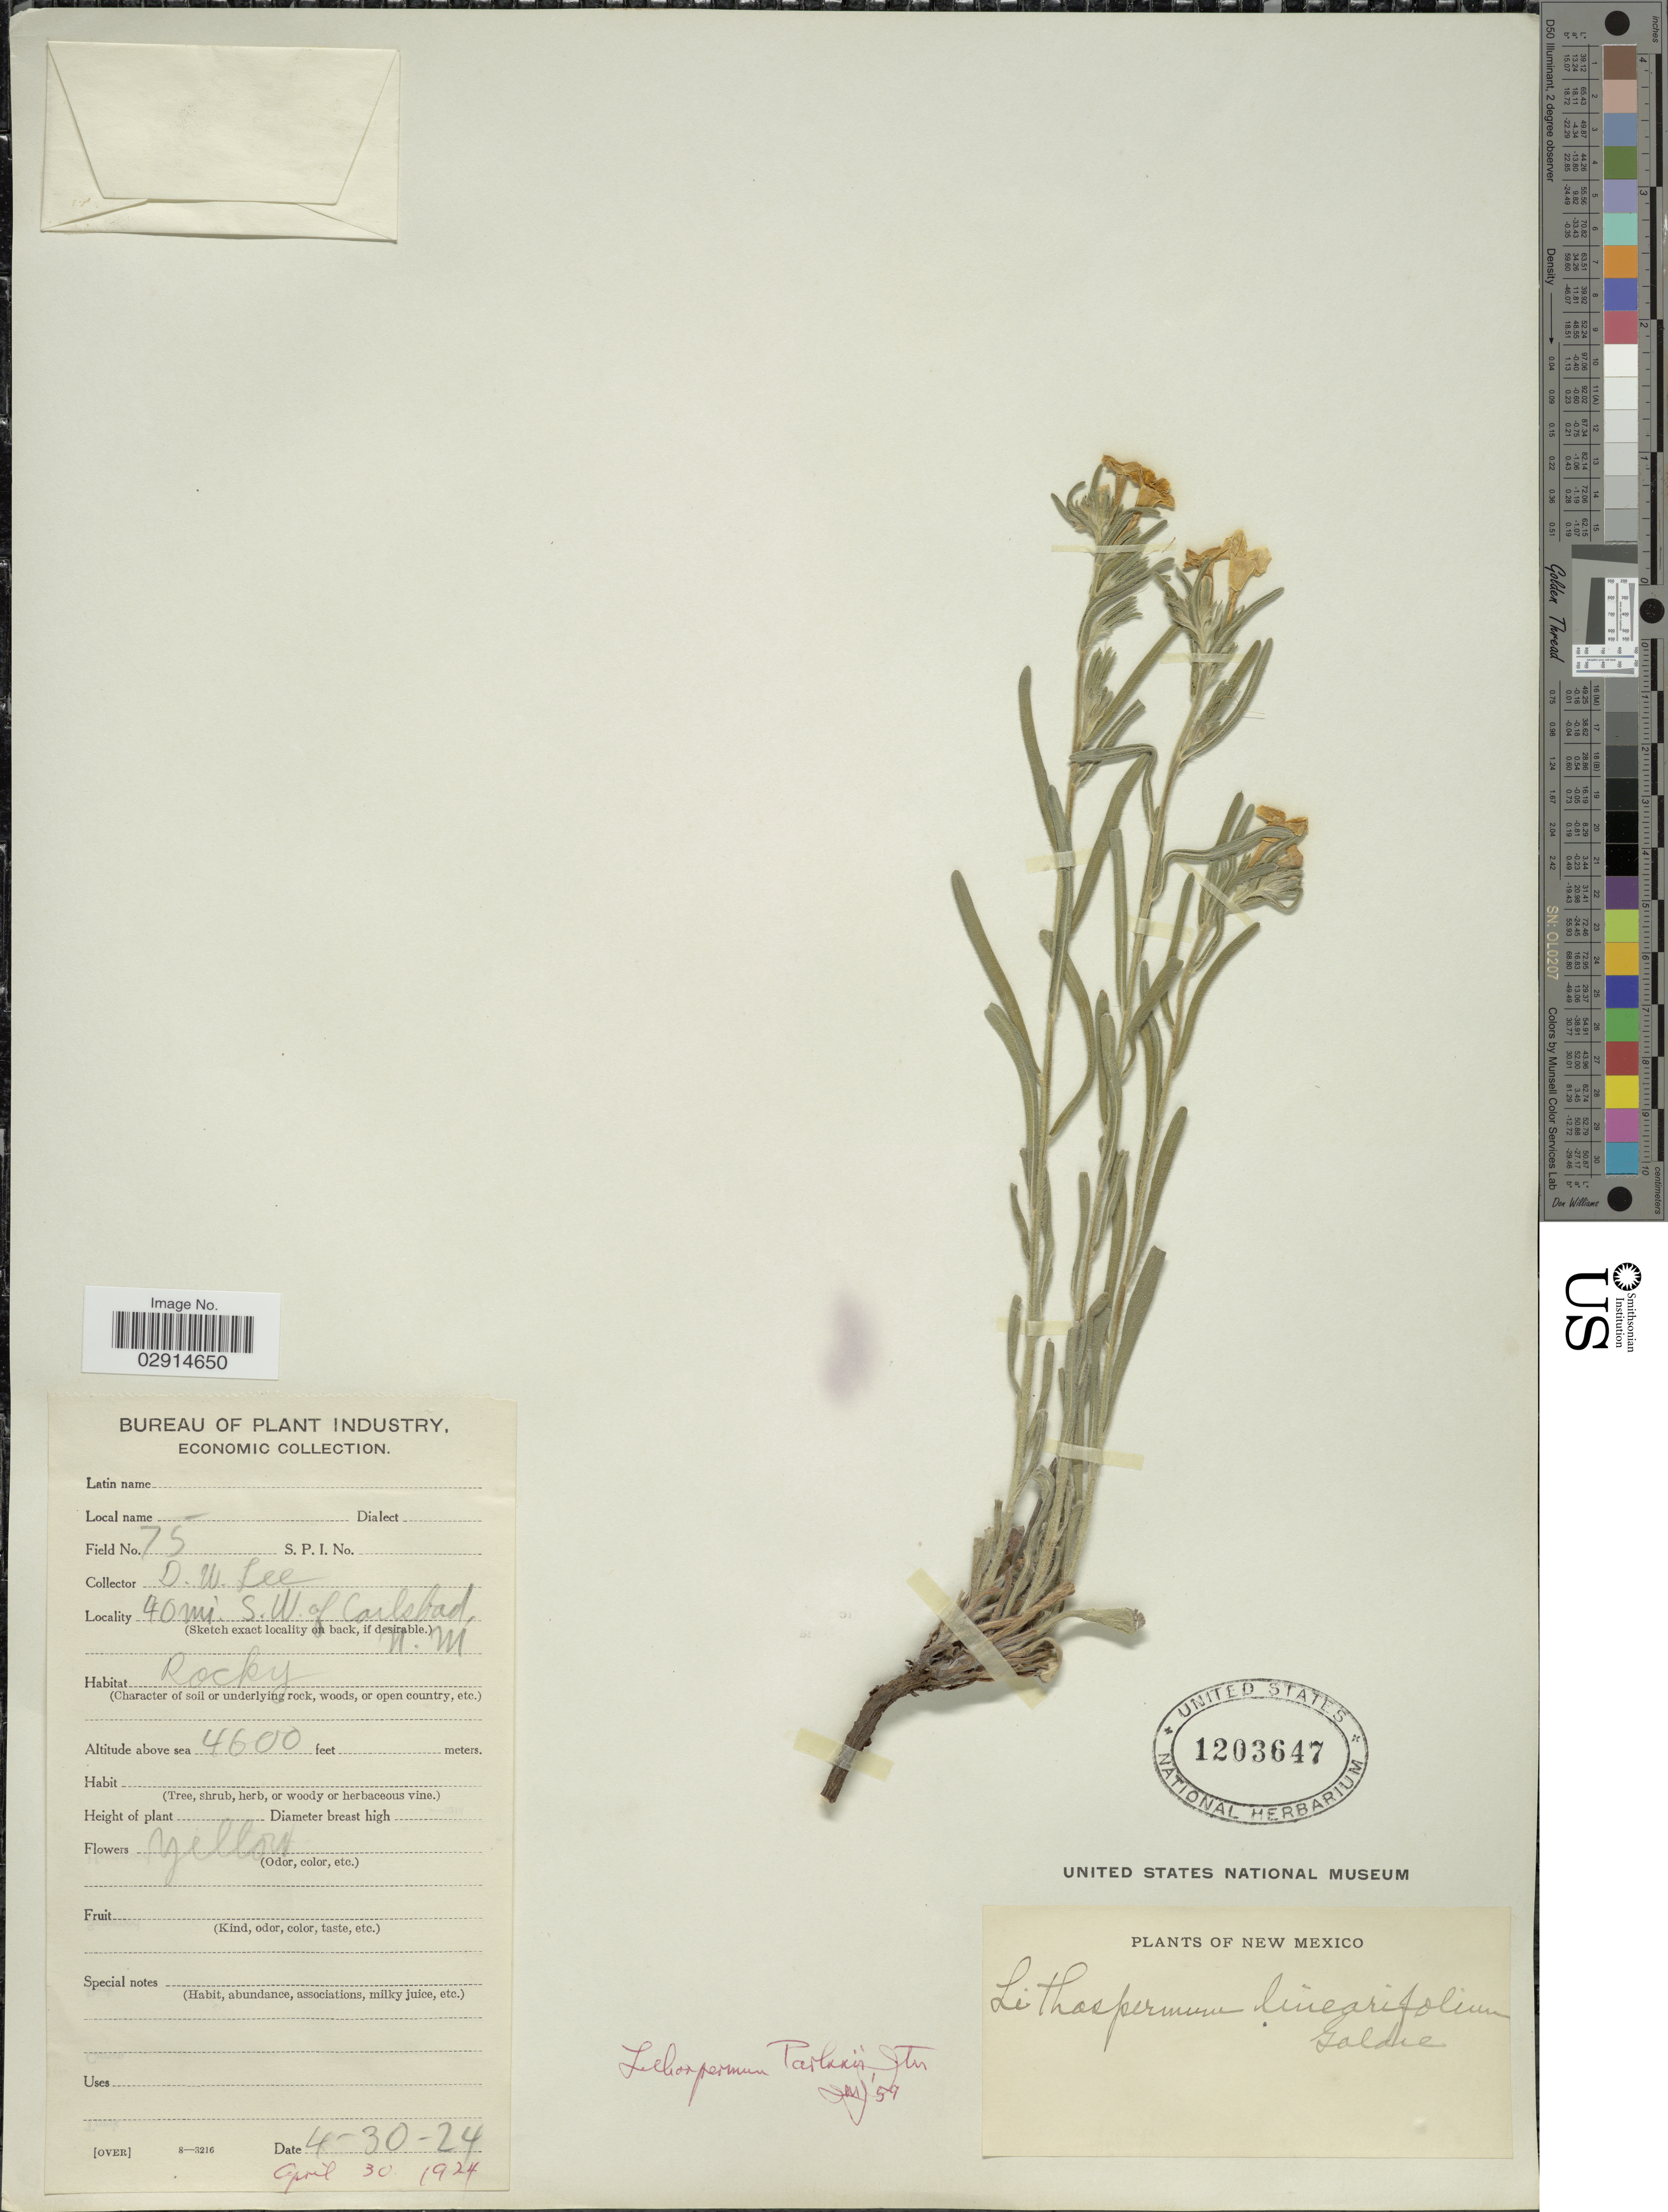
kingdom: Plantae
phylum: Tracheophyta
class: Magnoliopsida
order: Boraginales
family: Boraginaceae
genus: Lithospermum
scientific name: Lithospermum parksii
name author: I.M. Johnst.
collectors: D. Lee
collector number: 75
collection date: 1924-04-30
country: United States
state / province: New Mexico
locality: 40 mi. S.W. of Carlsbad.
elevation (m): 1402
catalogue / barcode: US 1203647